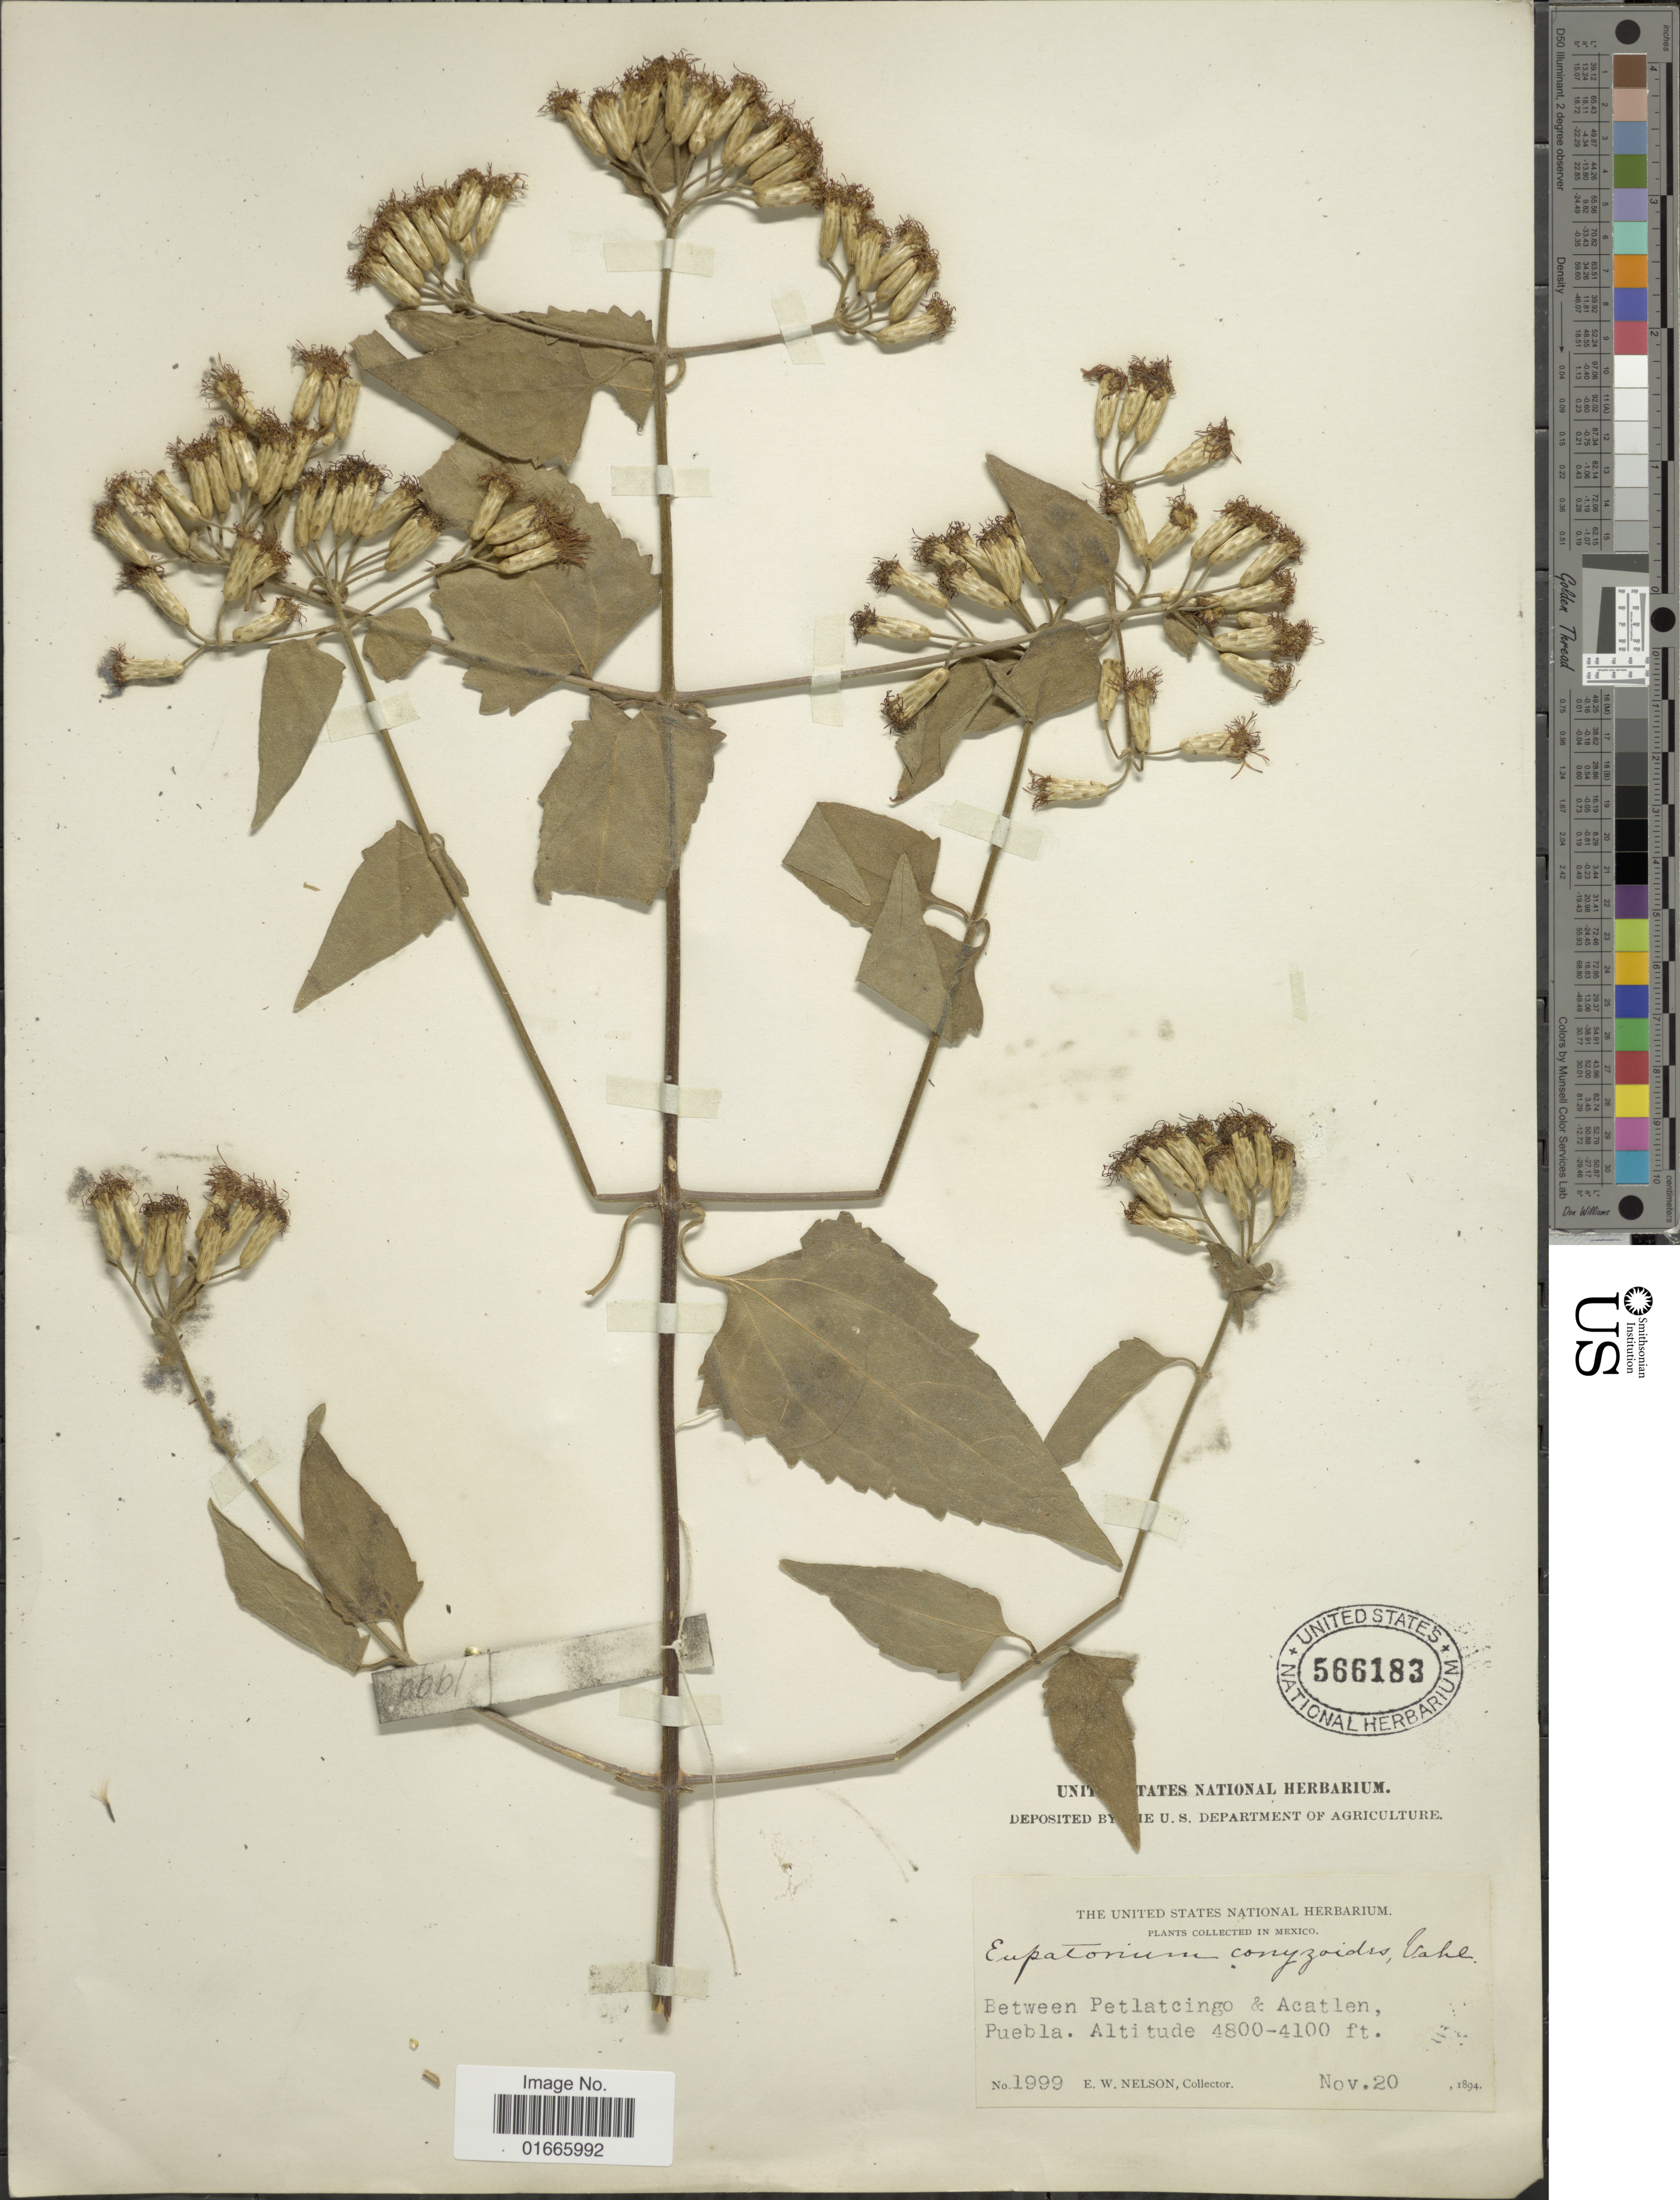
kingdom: Plantae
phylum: Tracheophyta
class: Magnoliopsida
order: Asterales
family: Asteraceae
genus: Chromolaena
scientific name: Chromolaena odorata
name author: (L.) R.M. King & H. Rob.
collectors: E. W. Nelson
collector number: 1999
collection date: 1894-11-20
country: Mexico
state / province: Puebla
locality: Between Petlatcingo & Acatlen, Puebla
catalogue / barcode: US 566183